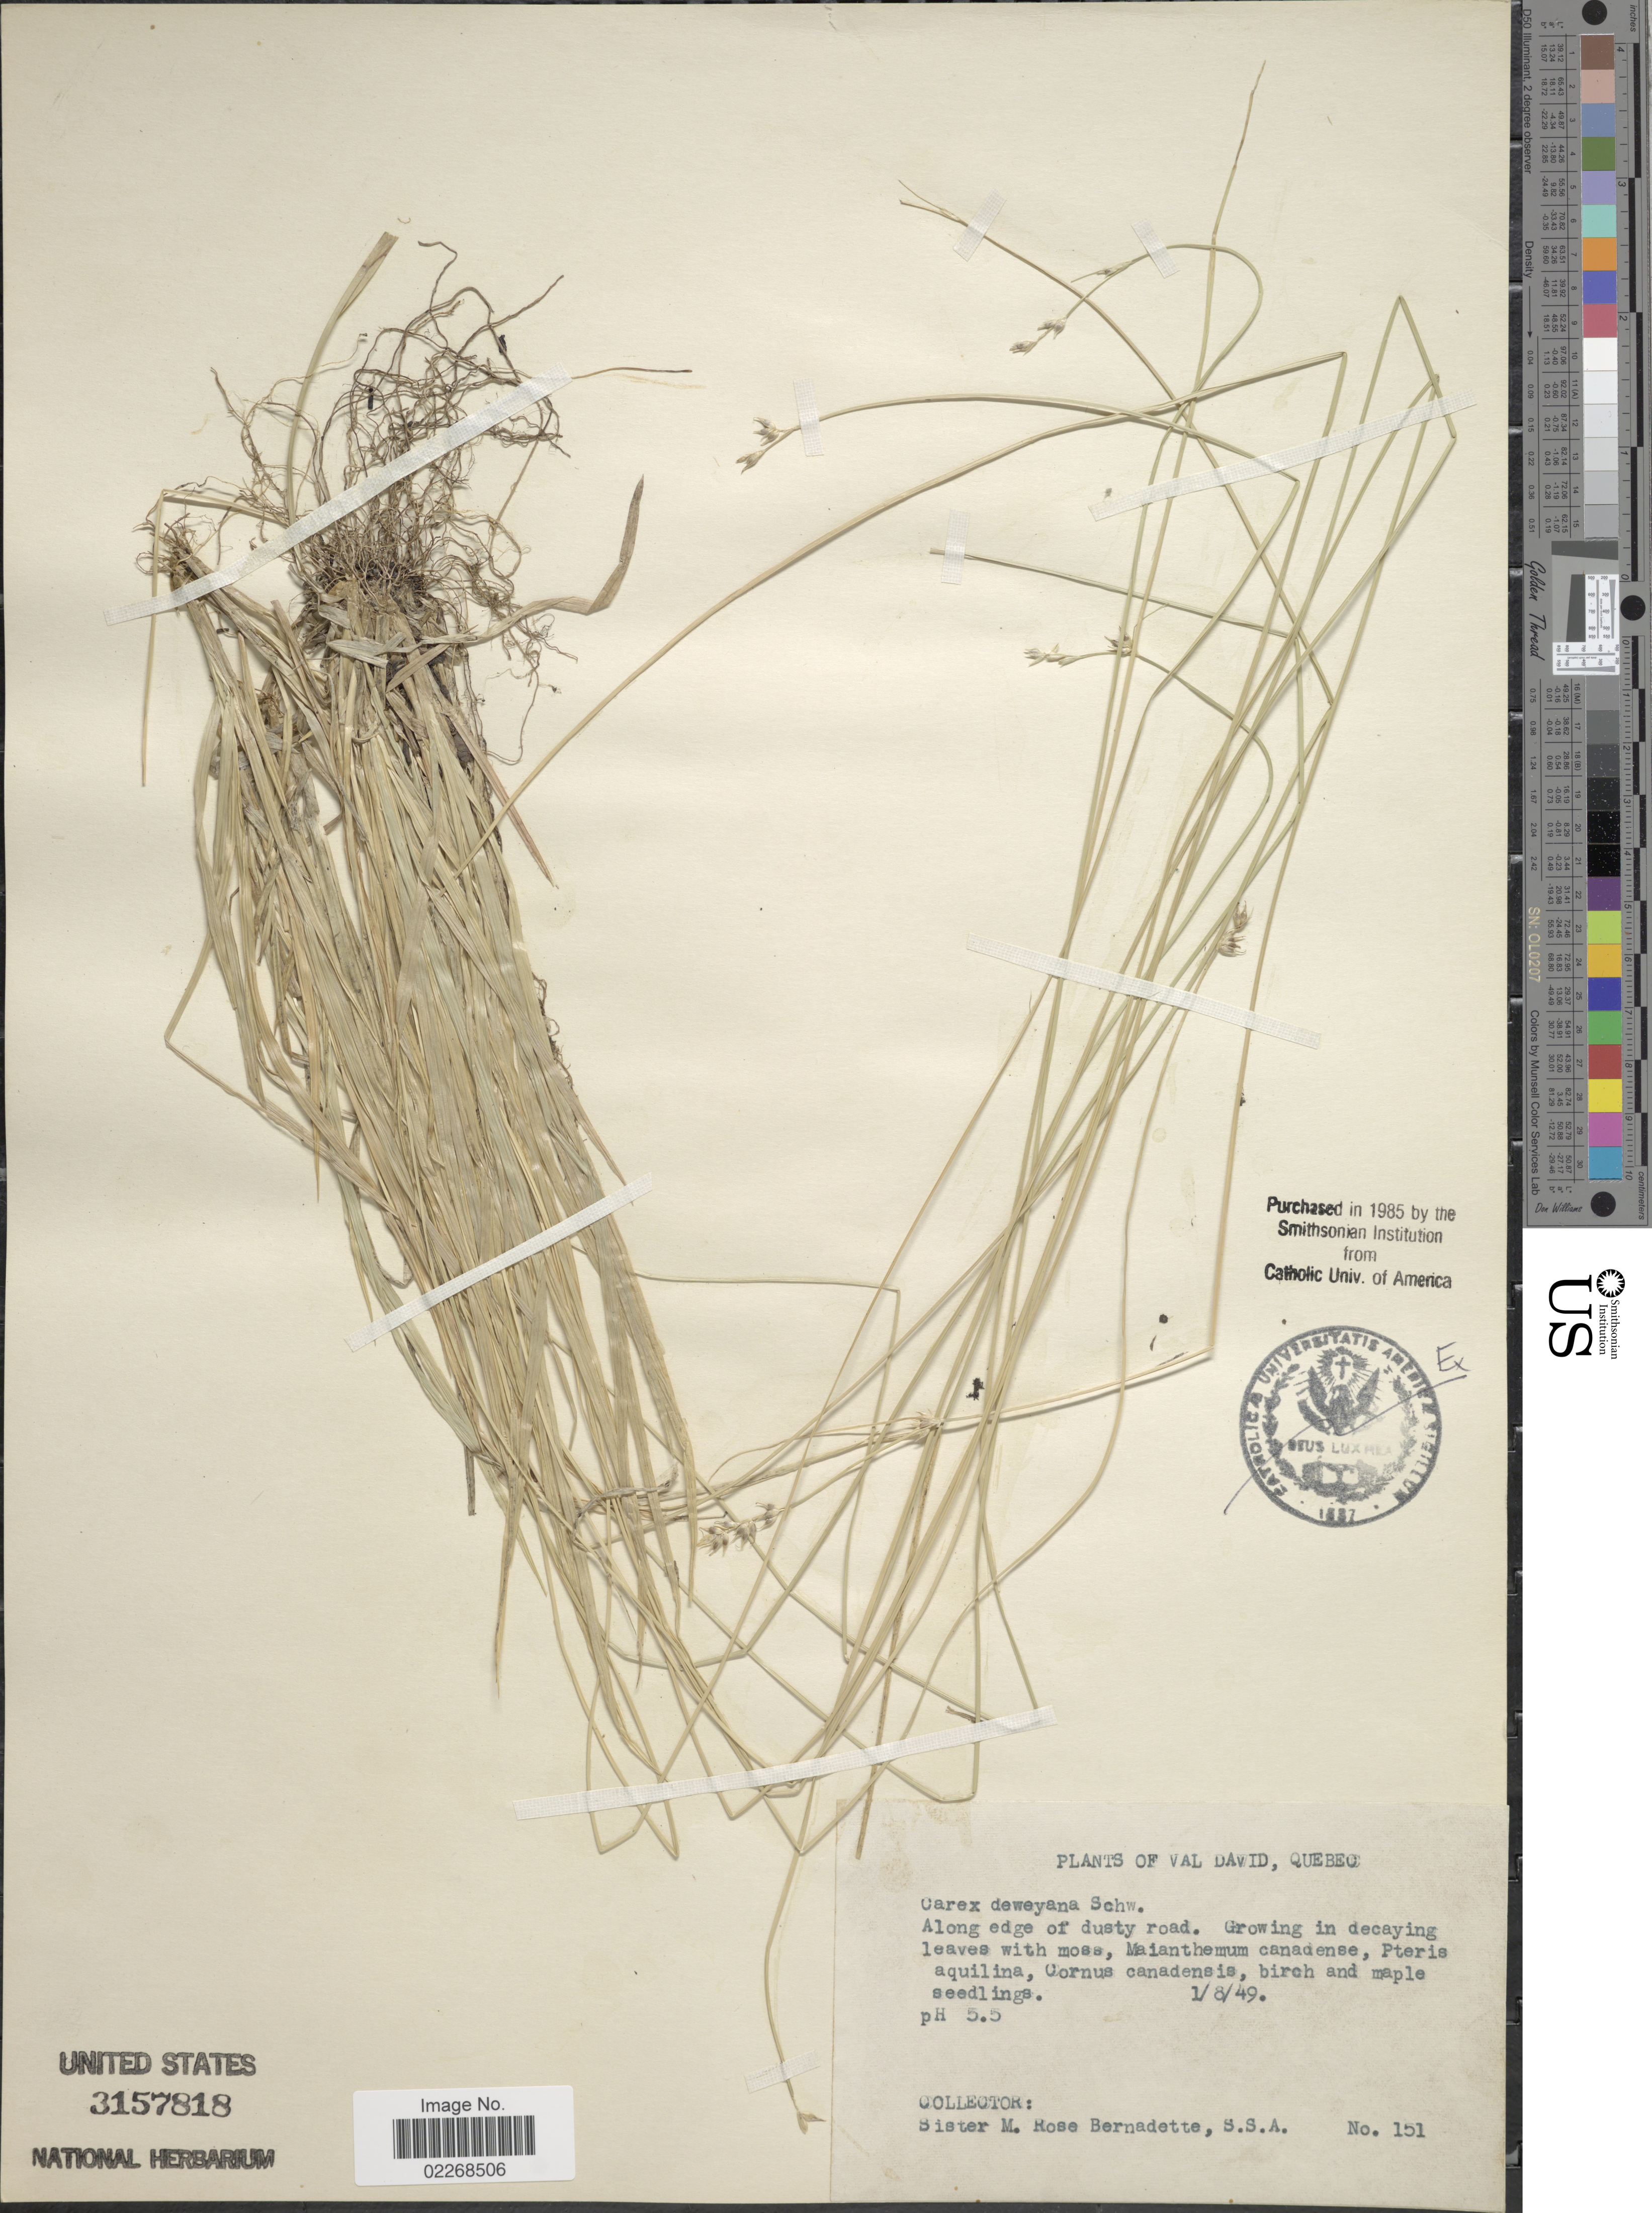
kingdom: Plantae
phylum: Tracheophyta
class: Liliopsida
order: Poales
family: Cyperaceae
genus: Carex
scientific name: Carex deweyana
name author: Schwein.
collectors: M. Bernadette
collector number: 151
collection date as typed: Transcribed d/m/y: 1/8/49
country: Canada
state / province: Quebec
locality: Val david, along edge of dusty road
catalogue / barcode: US 3157818